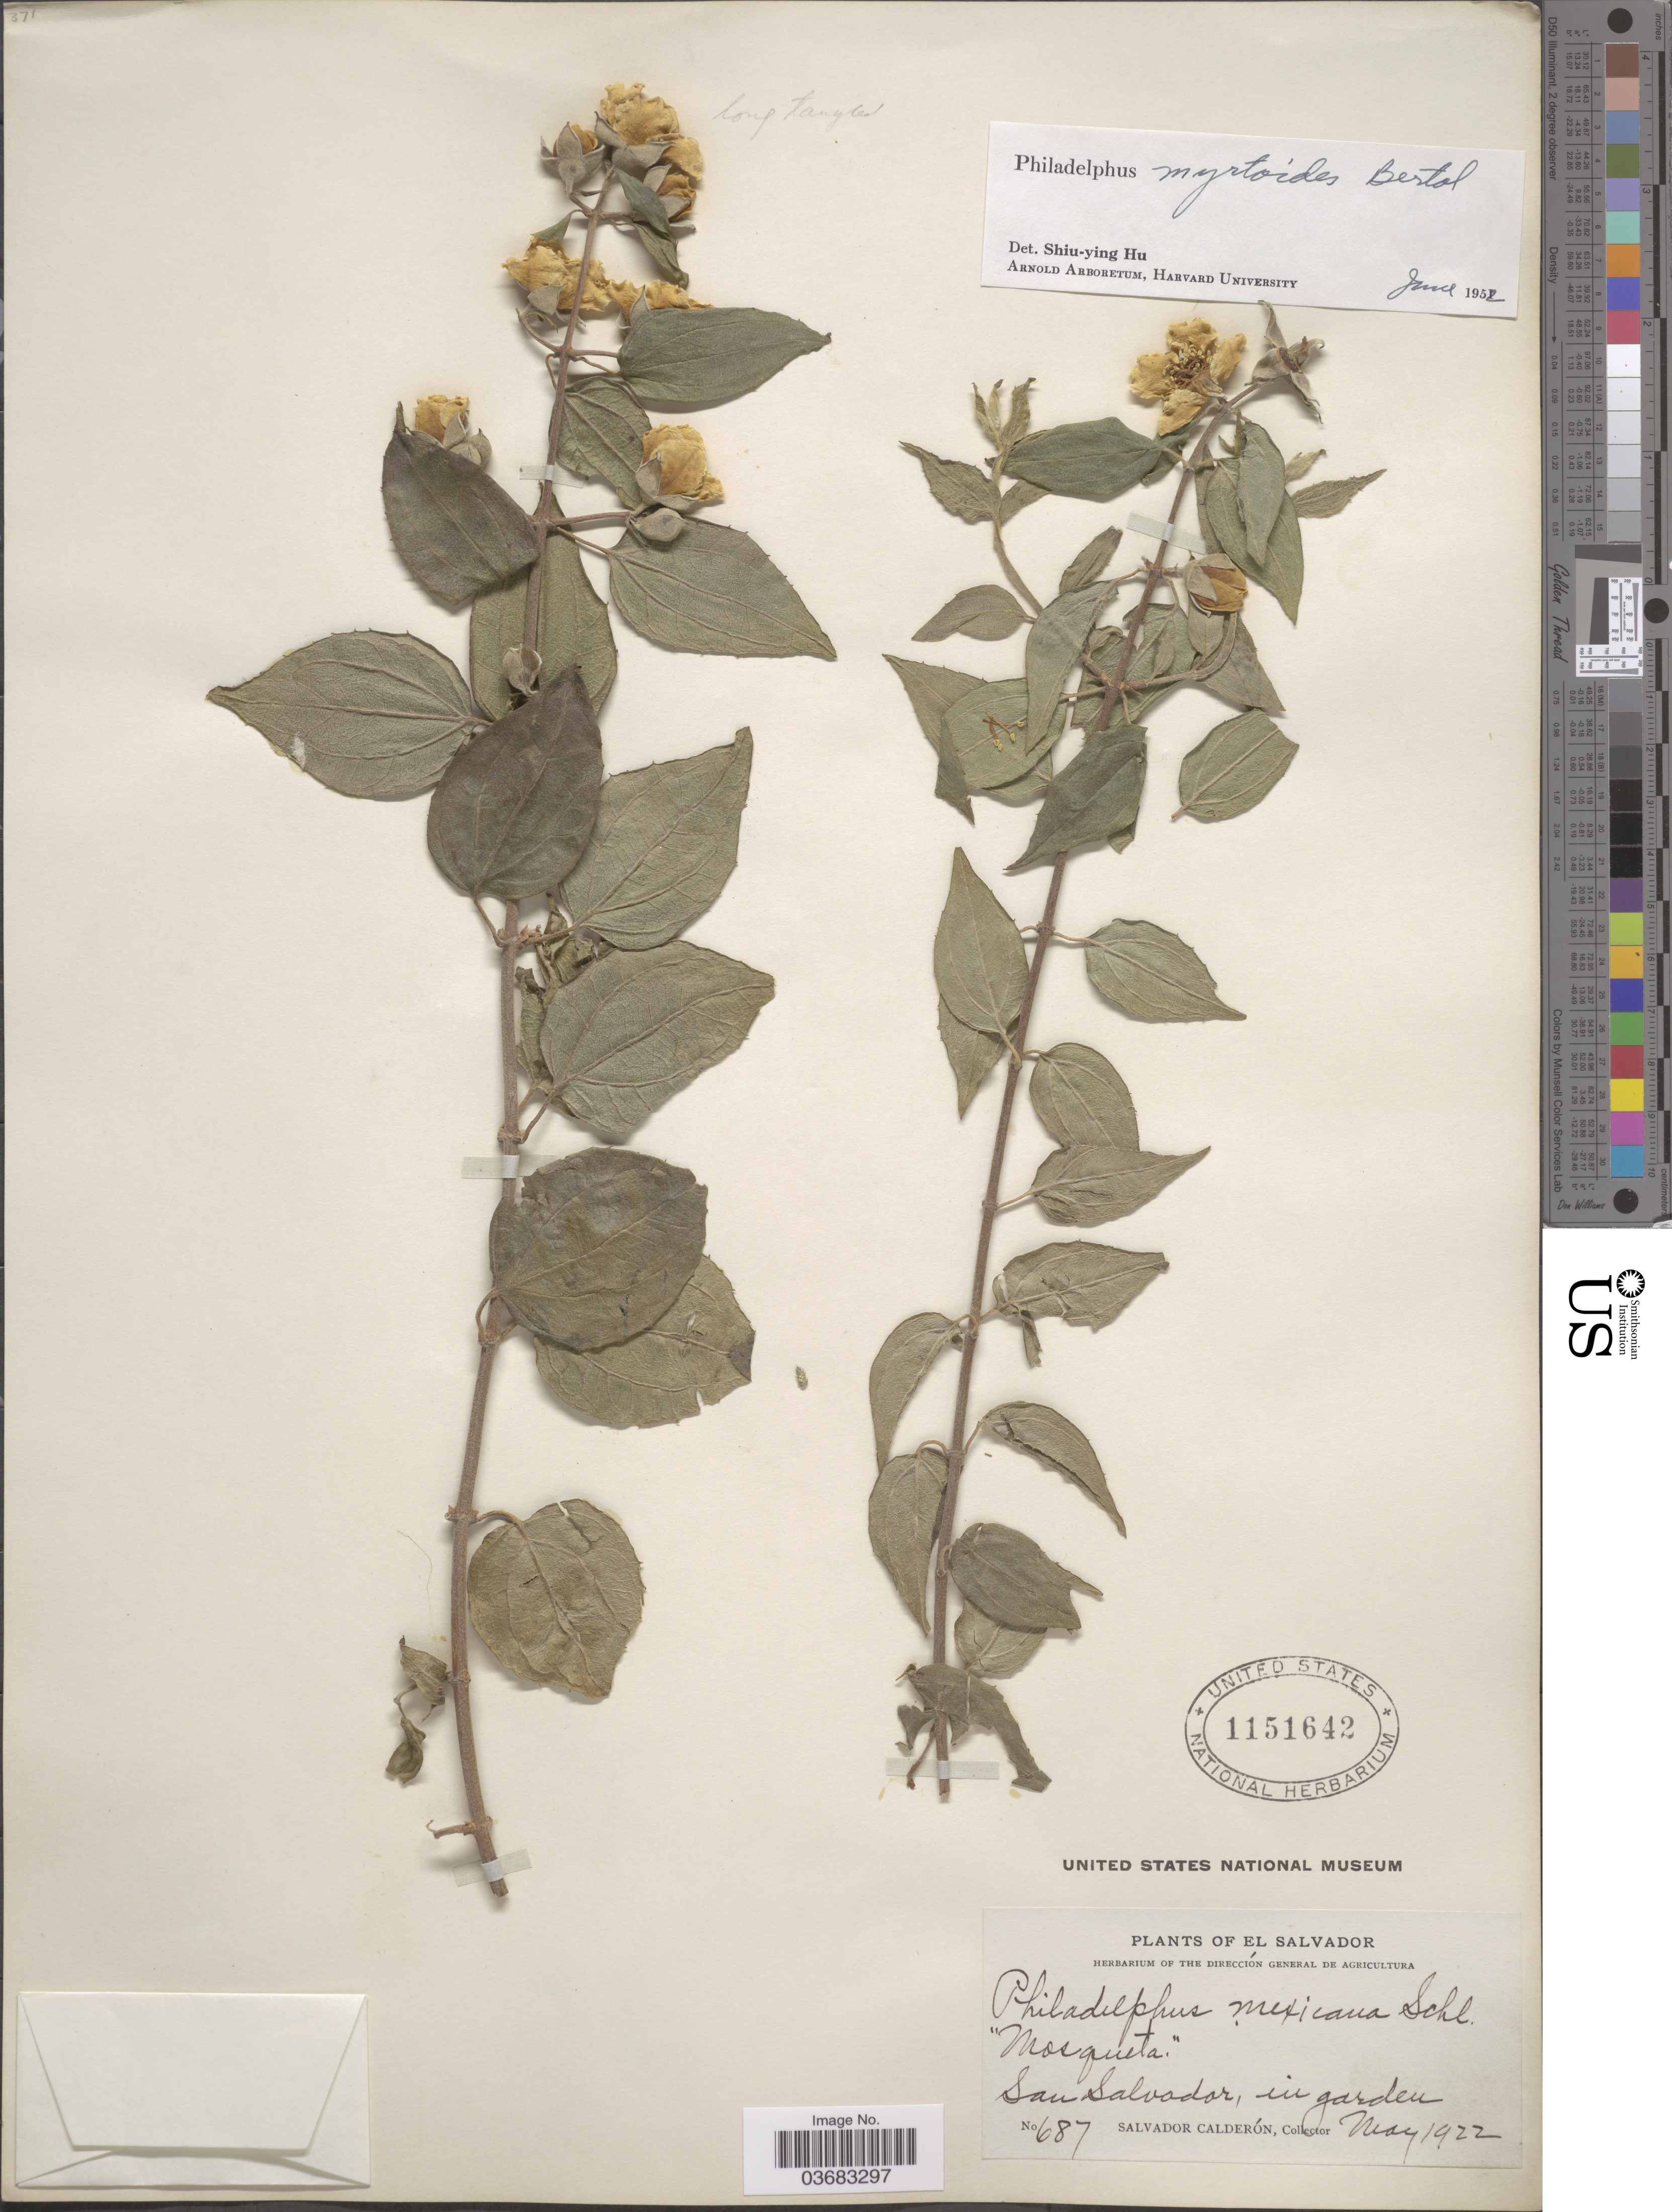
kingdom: Plantae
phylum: Tracheophyta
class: Magnoliopsida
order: Cornales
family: Hydrangeaceae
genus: Philadelphus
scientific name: Philadelphus myrtoides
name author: Bertol.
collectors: S. Calderón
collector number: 687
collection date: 1922-05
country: El Salvador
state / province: San Salvador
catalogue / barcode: US 1151642